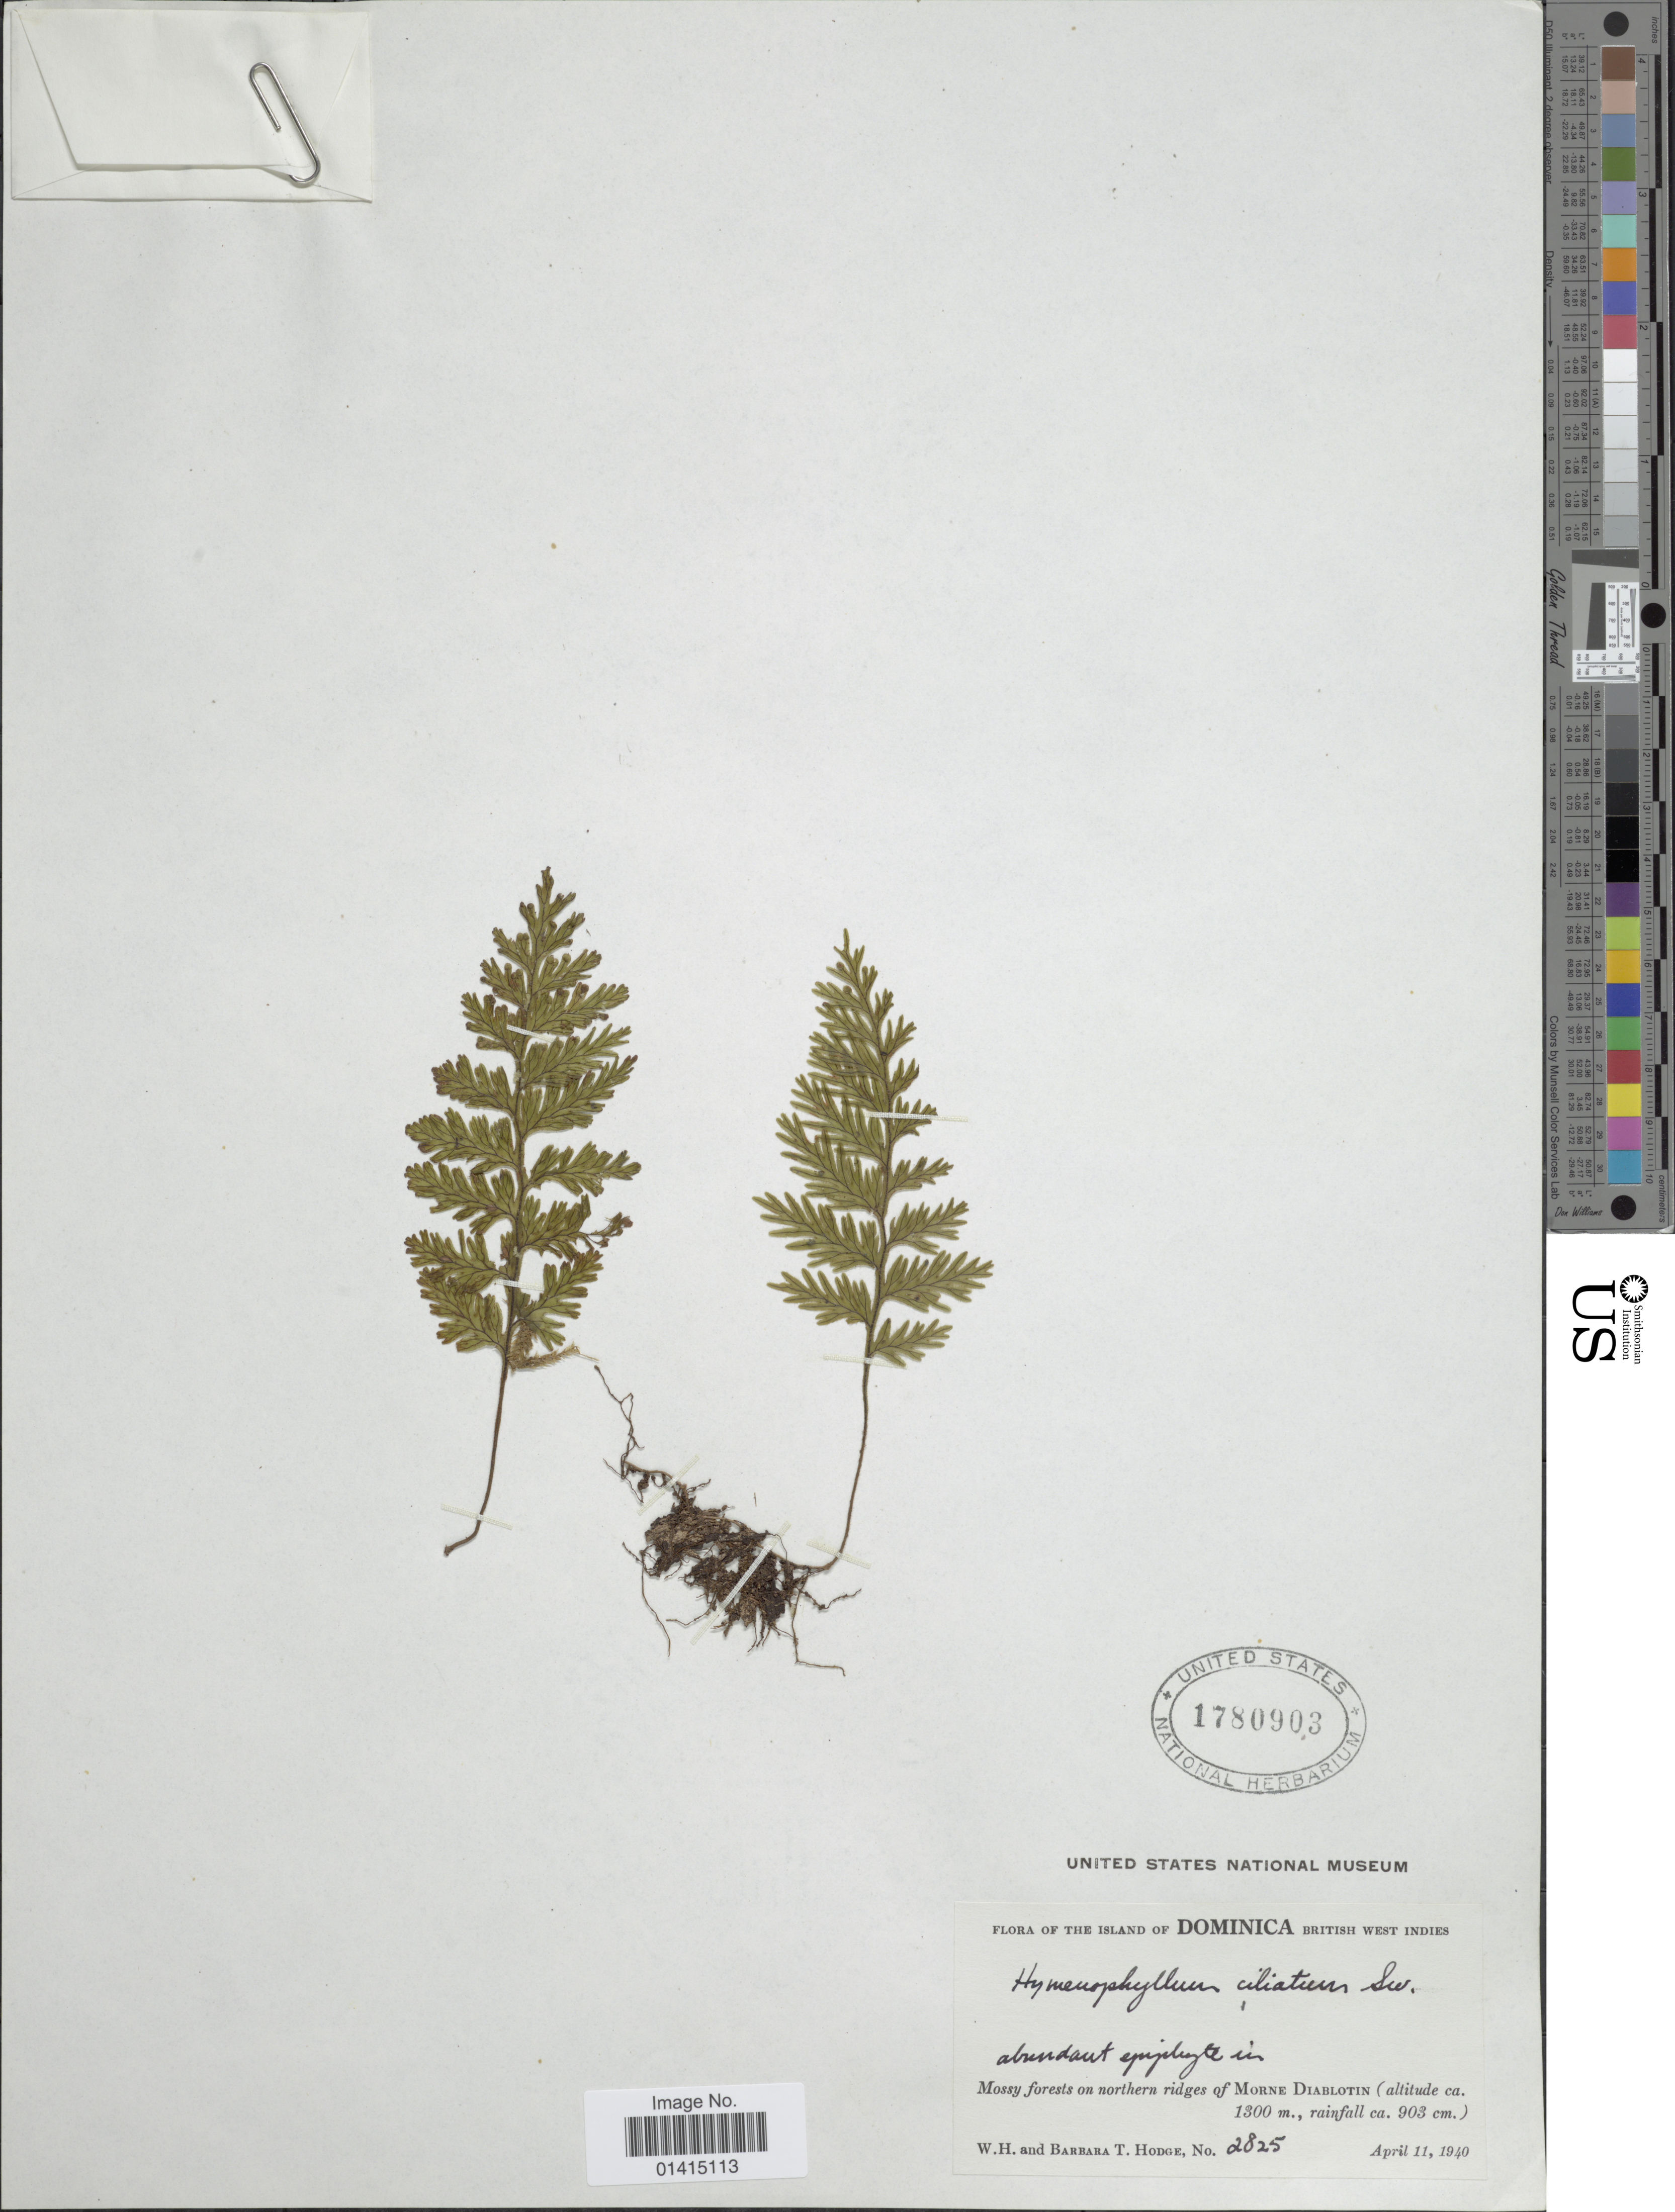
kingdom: Plantae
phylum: Tracheophyta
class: Polypodiopsida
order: Hymenophyllales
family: Hymenophyllaceae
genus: Hymenophyllum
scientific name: Hymenophyllum hirsutum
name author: (L.) Sw.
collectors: W. Hodge & B. Hodge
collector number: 2825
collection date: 1940-04-11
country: Dominica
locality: Island of Dominica, British West Indies, Mossy forests on northern ridges of Morne Diablotin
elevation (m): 1300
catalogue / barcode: US 1780903